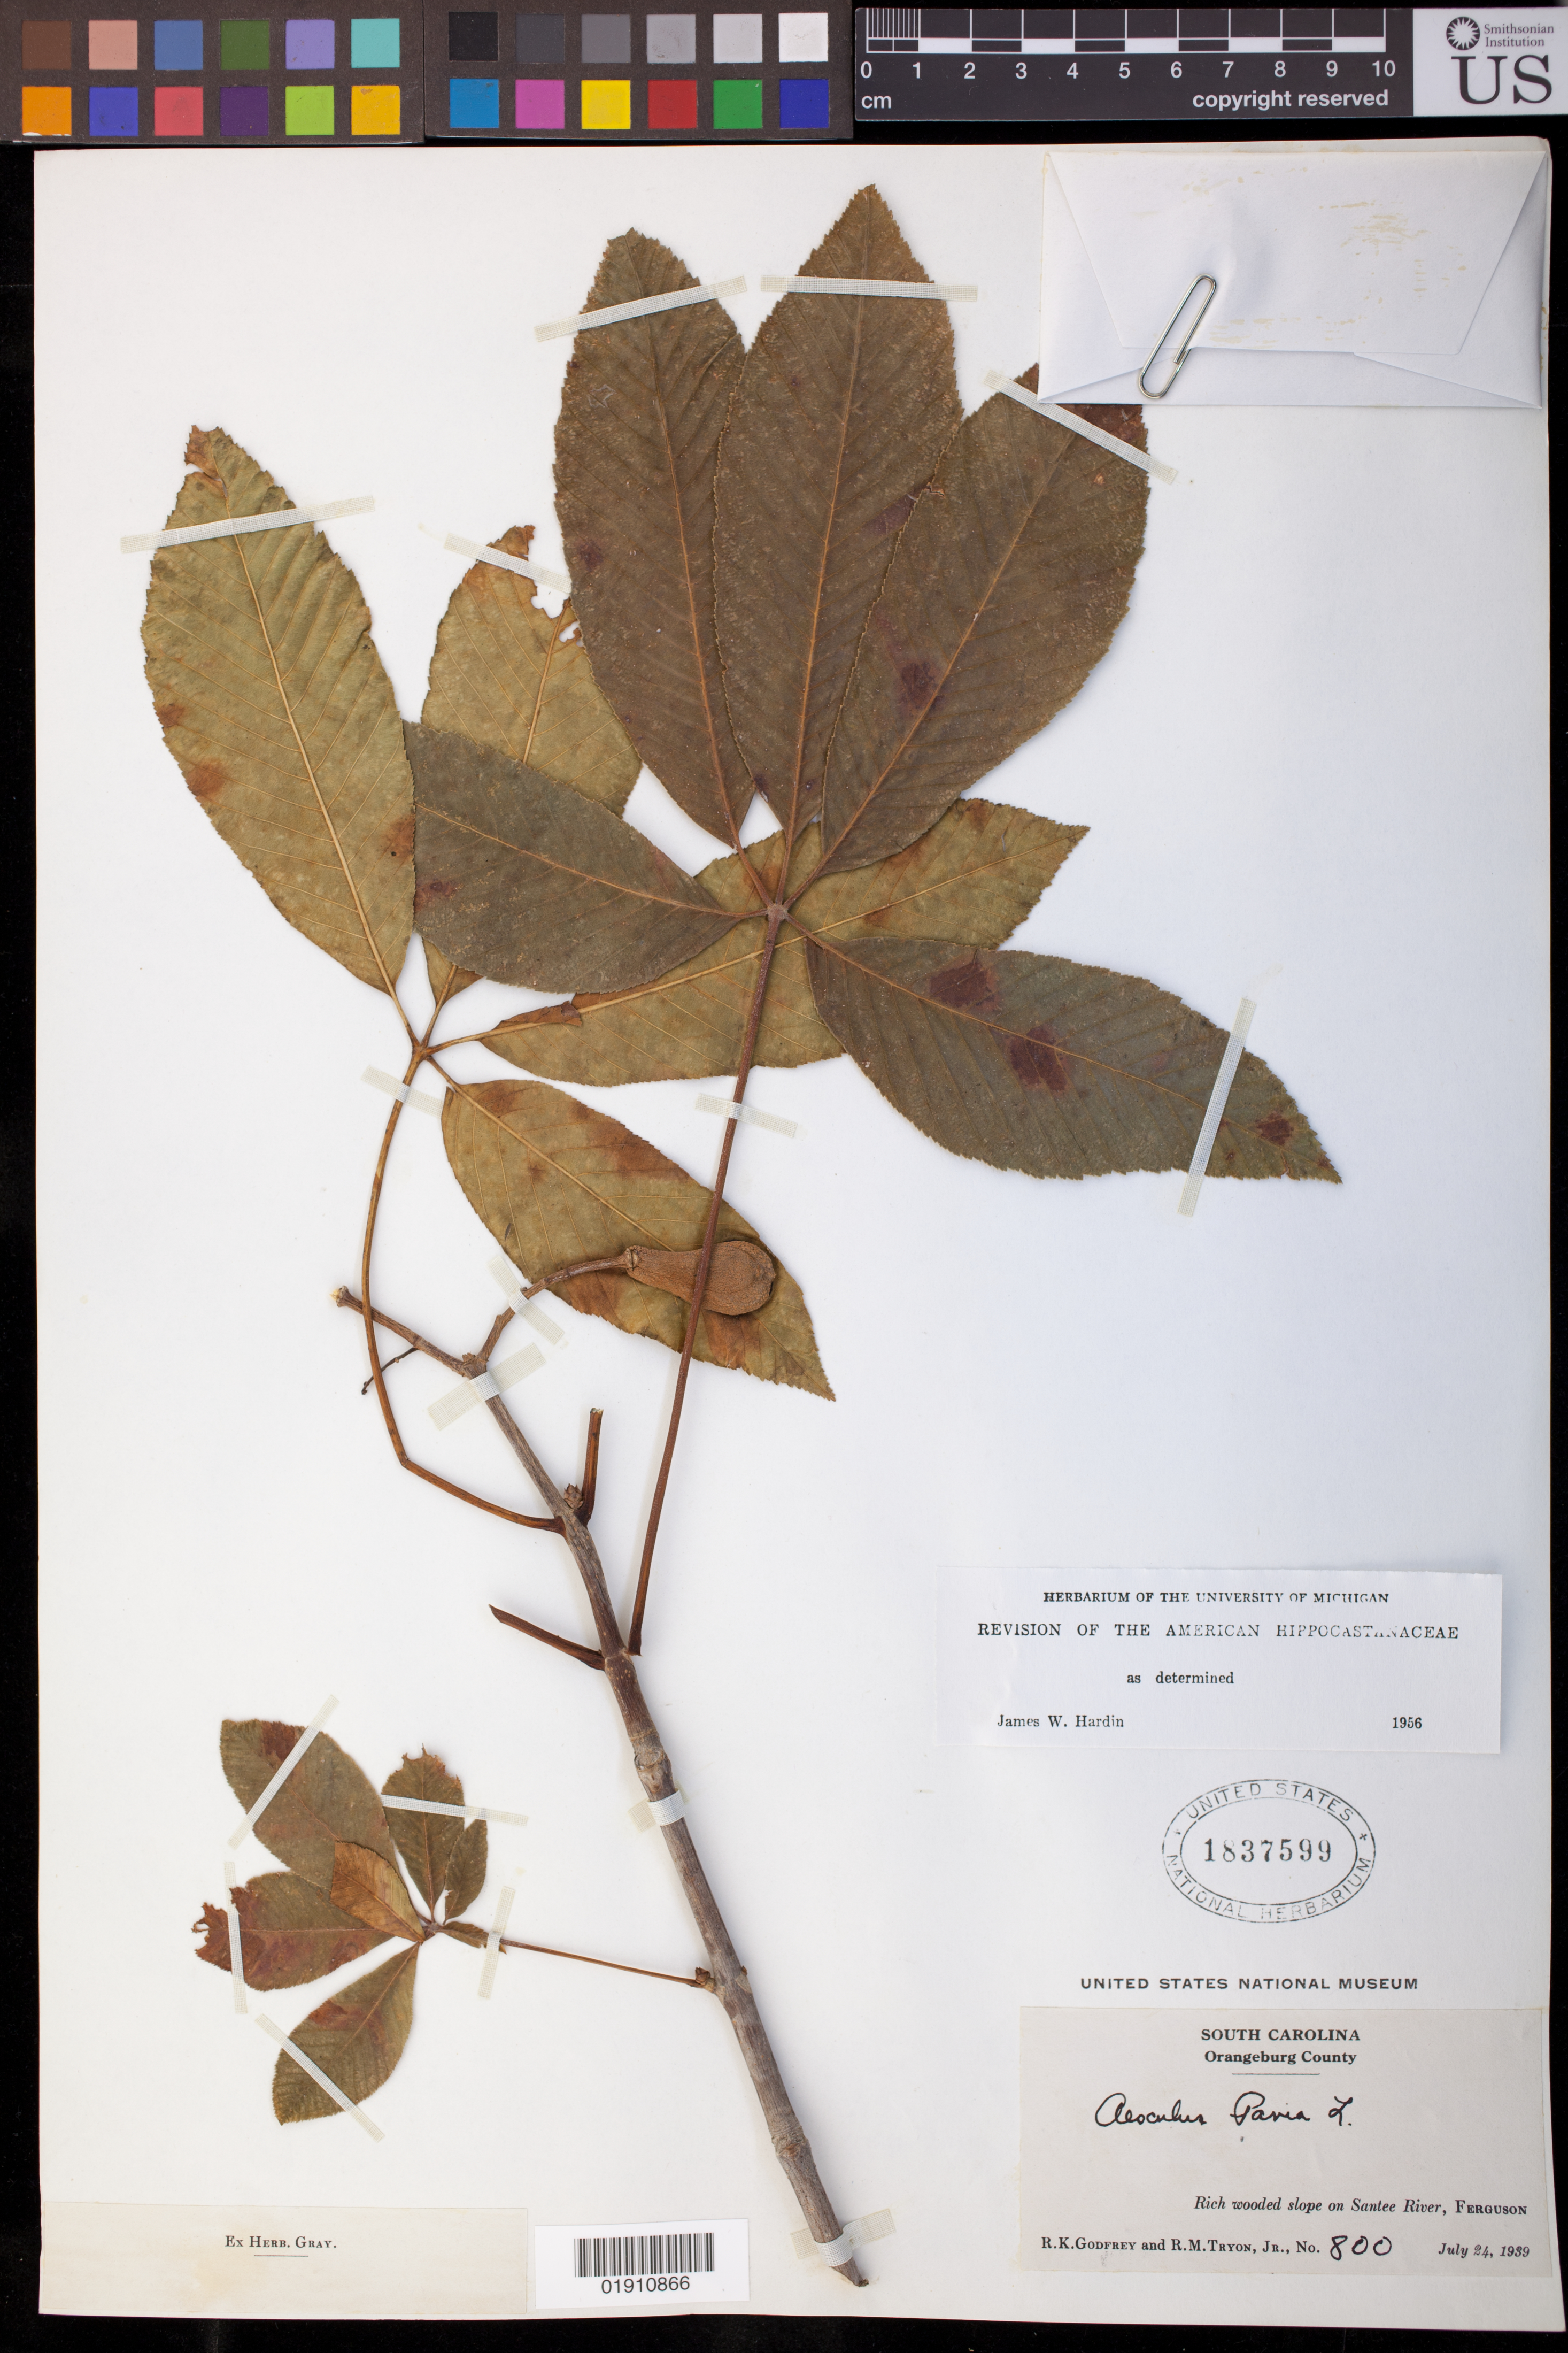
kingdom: Plantae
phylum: Tracheophyta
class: Magnoliopsida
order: Sapindales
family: Sapindaceae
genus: Aesculus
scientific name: Aesculus pavia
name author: L.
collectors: R. K. Godfrey & R. M. Tryon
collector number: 800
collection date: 1939-07-24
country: United States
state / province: South Carolina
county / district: Orangeburg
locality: Santee River, Ferguson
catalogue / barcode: US 1837599